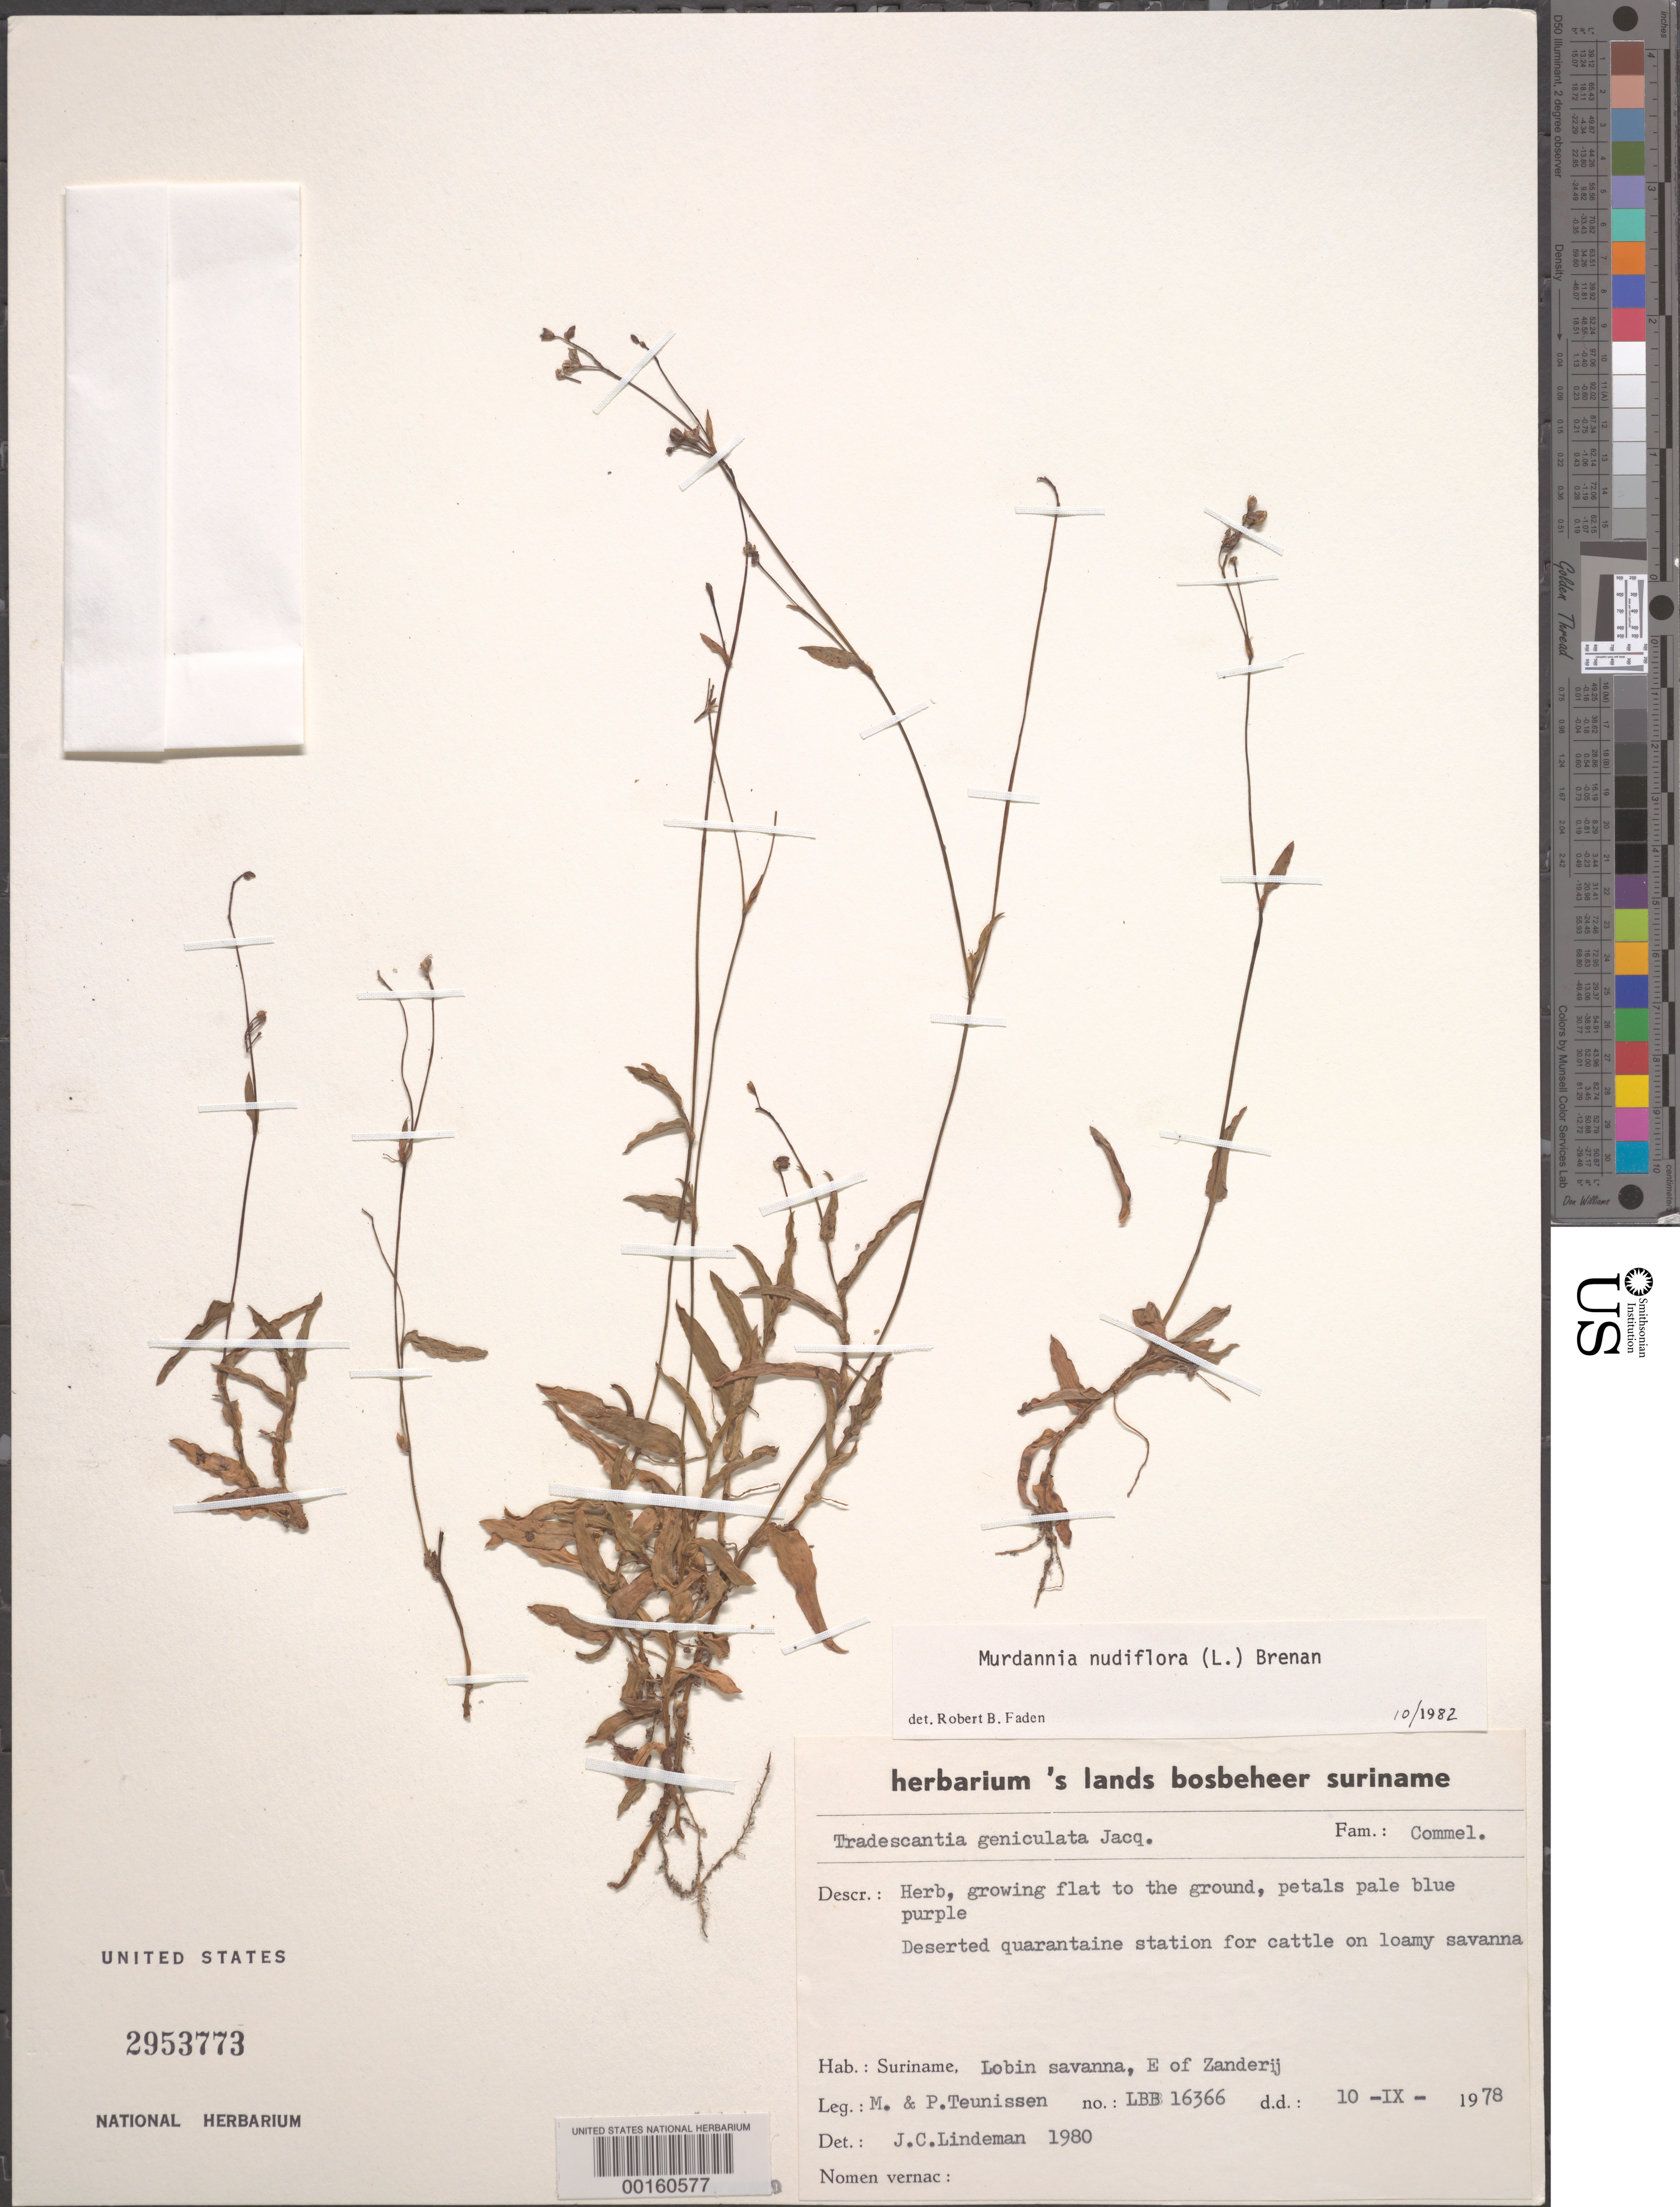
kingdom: Plantae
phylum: Tracheophyta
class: Liliopsida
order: Commelinales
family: Commelinaceae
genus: Murdannia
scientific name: Murdannia nudiflora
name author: (L.) Brenan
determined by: Faden, Robert B., (US), Smithsonian Institution - National Museum of Natural History (UNITED STATES)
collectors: M. Teunissen & P. Teunissen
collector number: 16366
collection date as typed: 10 Sep 1978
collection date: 1978-09-10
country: Suriname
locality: E of zanderij, lobin savanna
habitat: Loamy savanna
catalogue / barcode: US 2953773